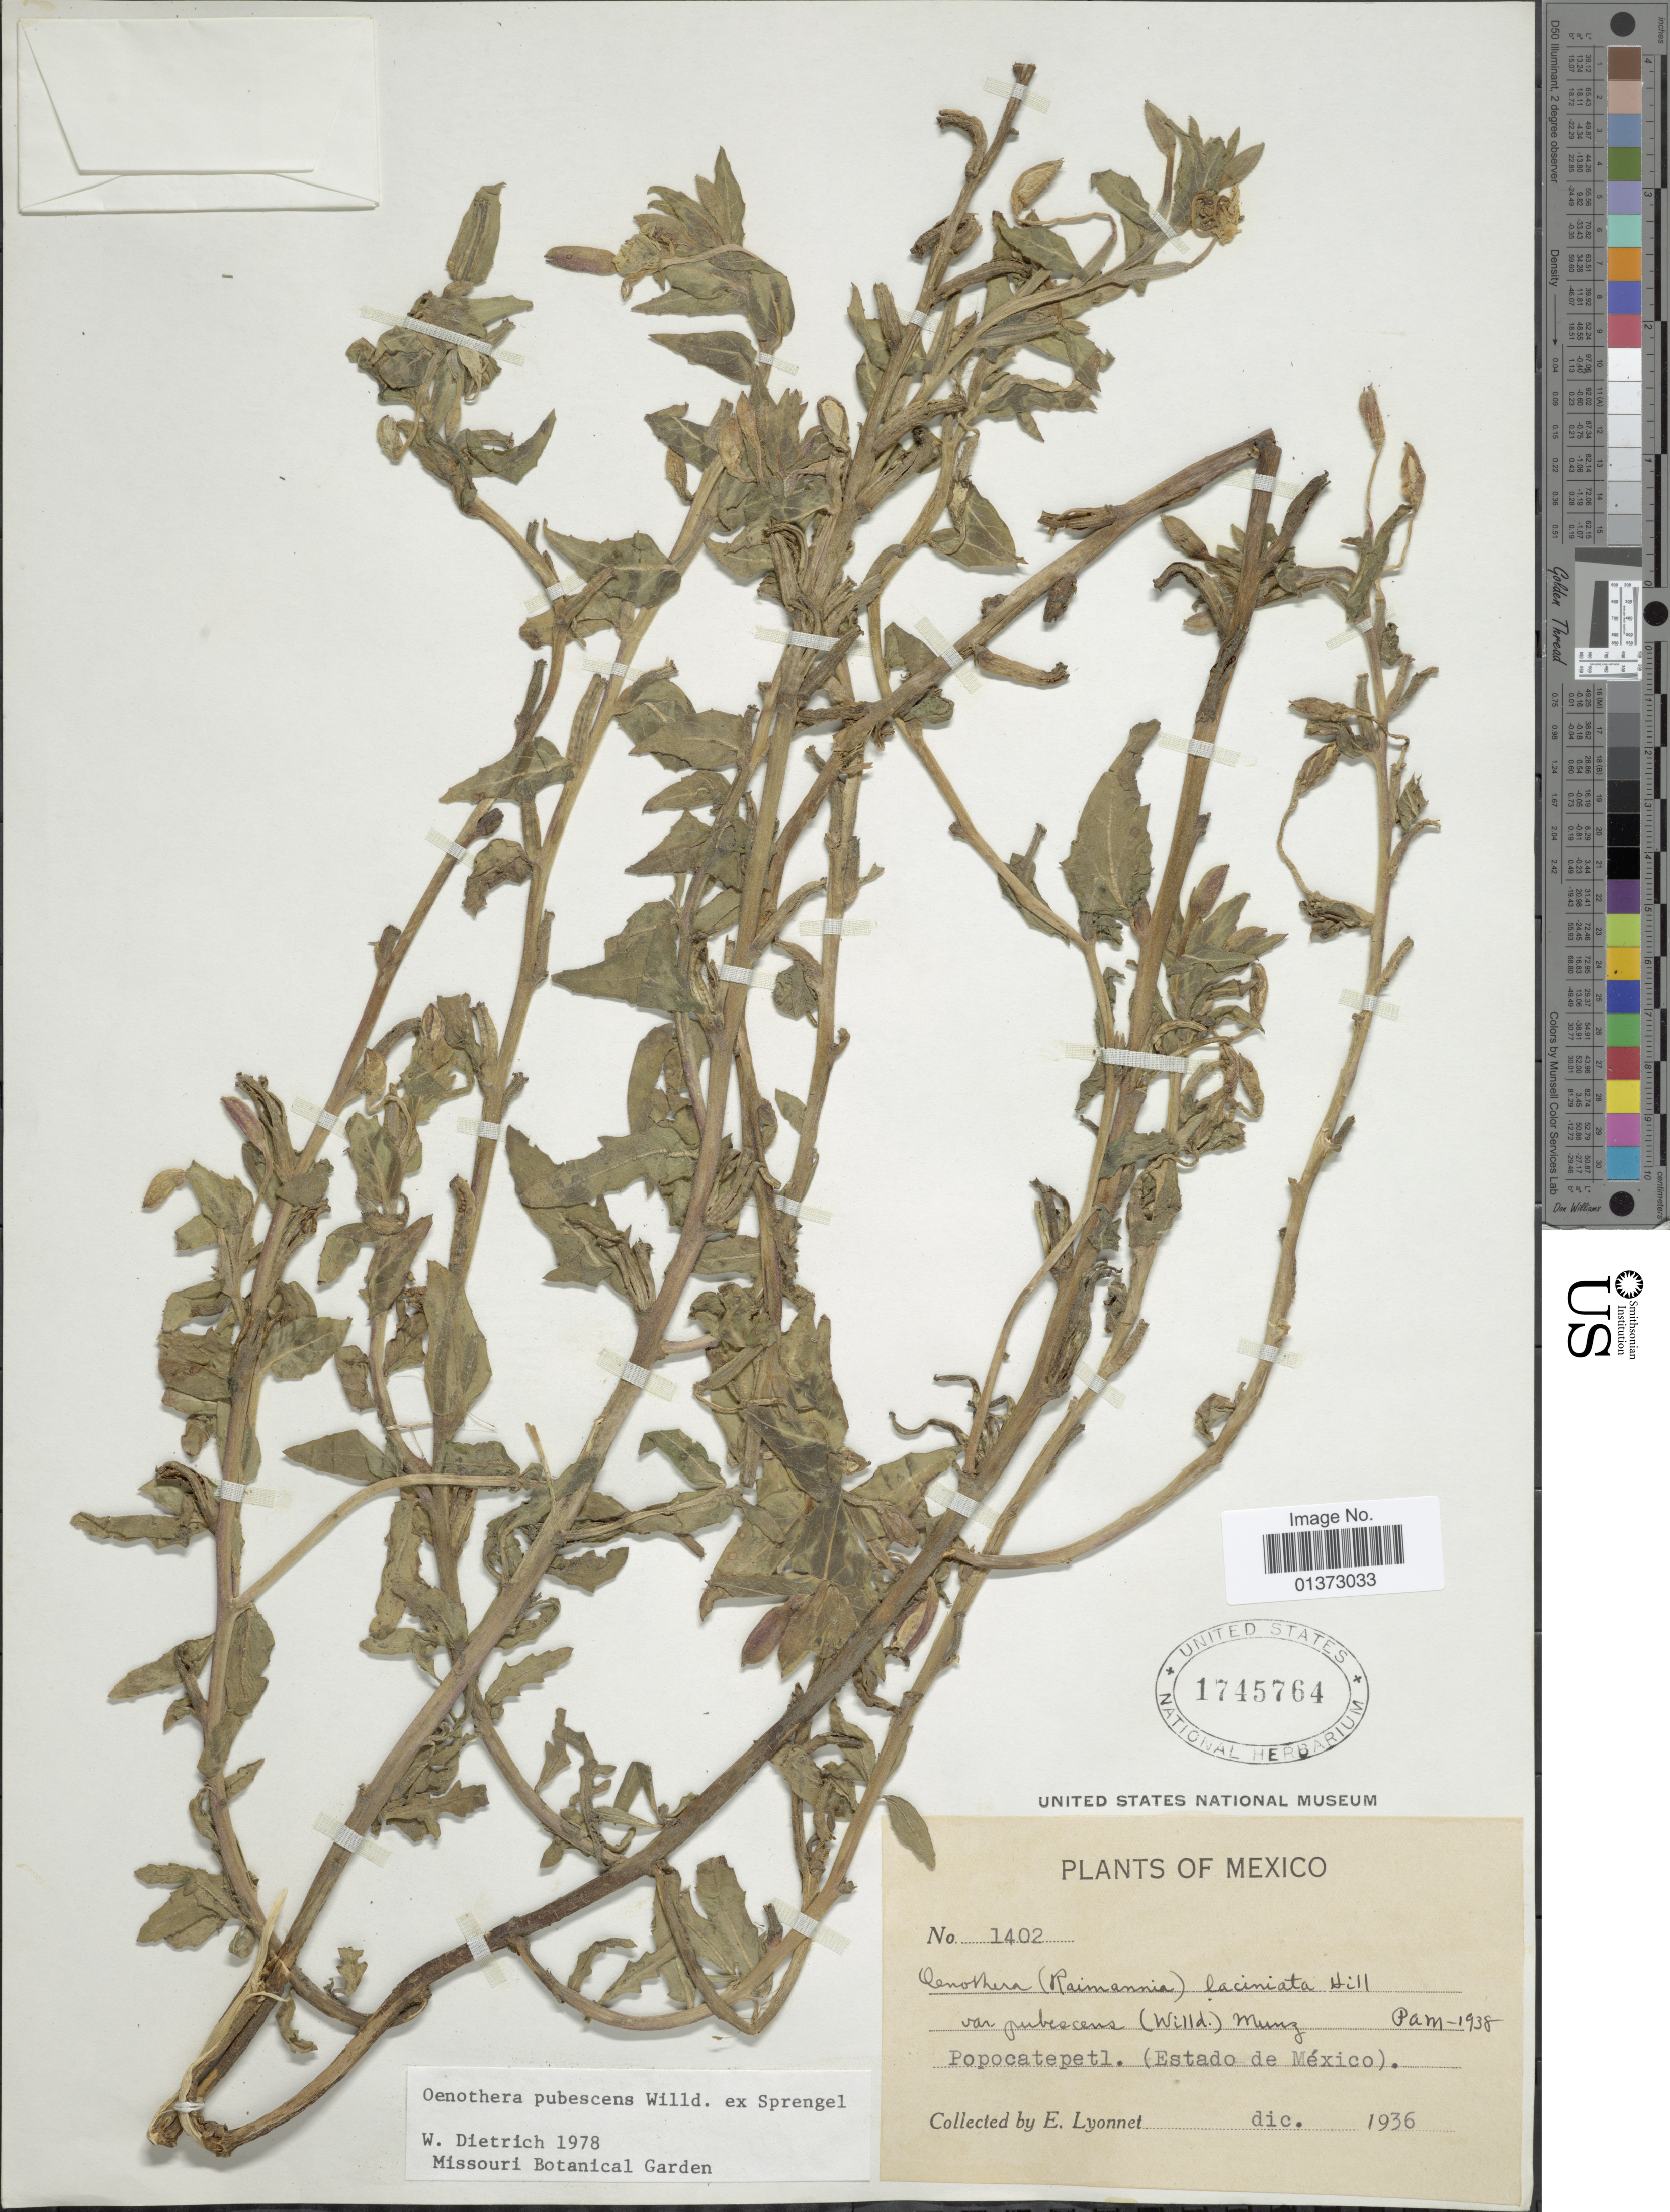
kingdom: Plantae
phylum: Tracheophyta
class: Magnoliopsida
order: Myrtales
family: Onagraceae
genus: Oenothera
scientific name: Oenothera pubescens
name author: Willd. ex Spreng.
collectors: E. Lyonnet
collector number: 1402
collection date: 1936-12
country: Mexico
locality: Popocatepetl. (Estado de México)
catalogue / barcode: US 1745764